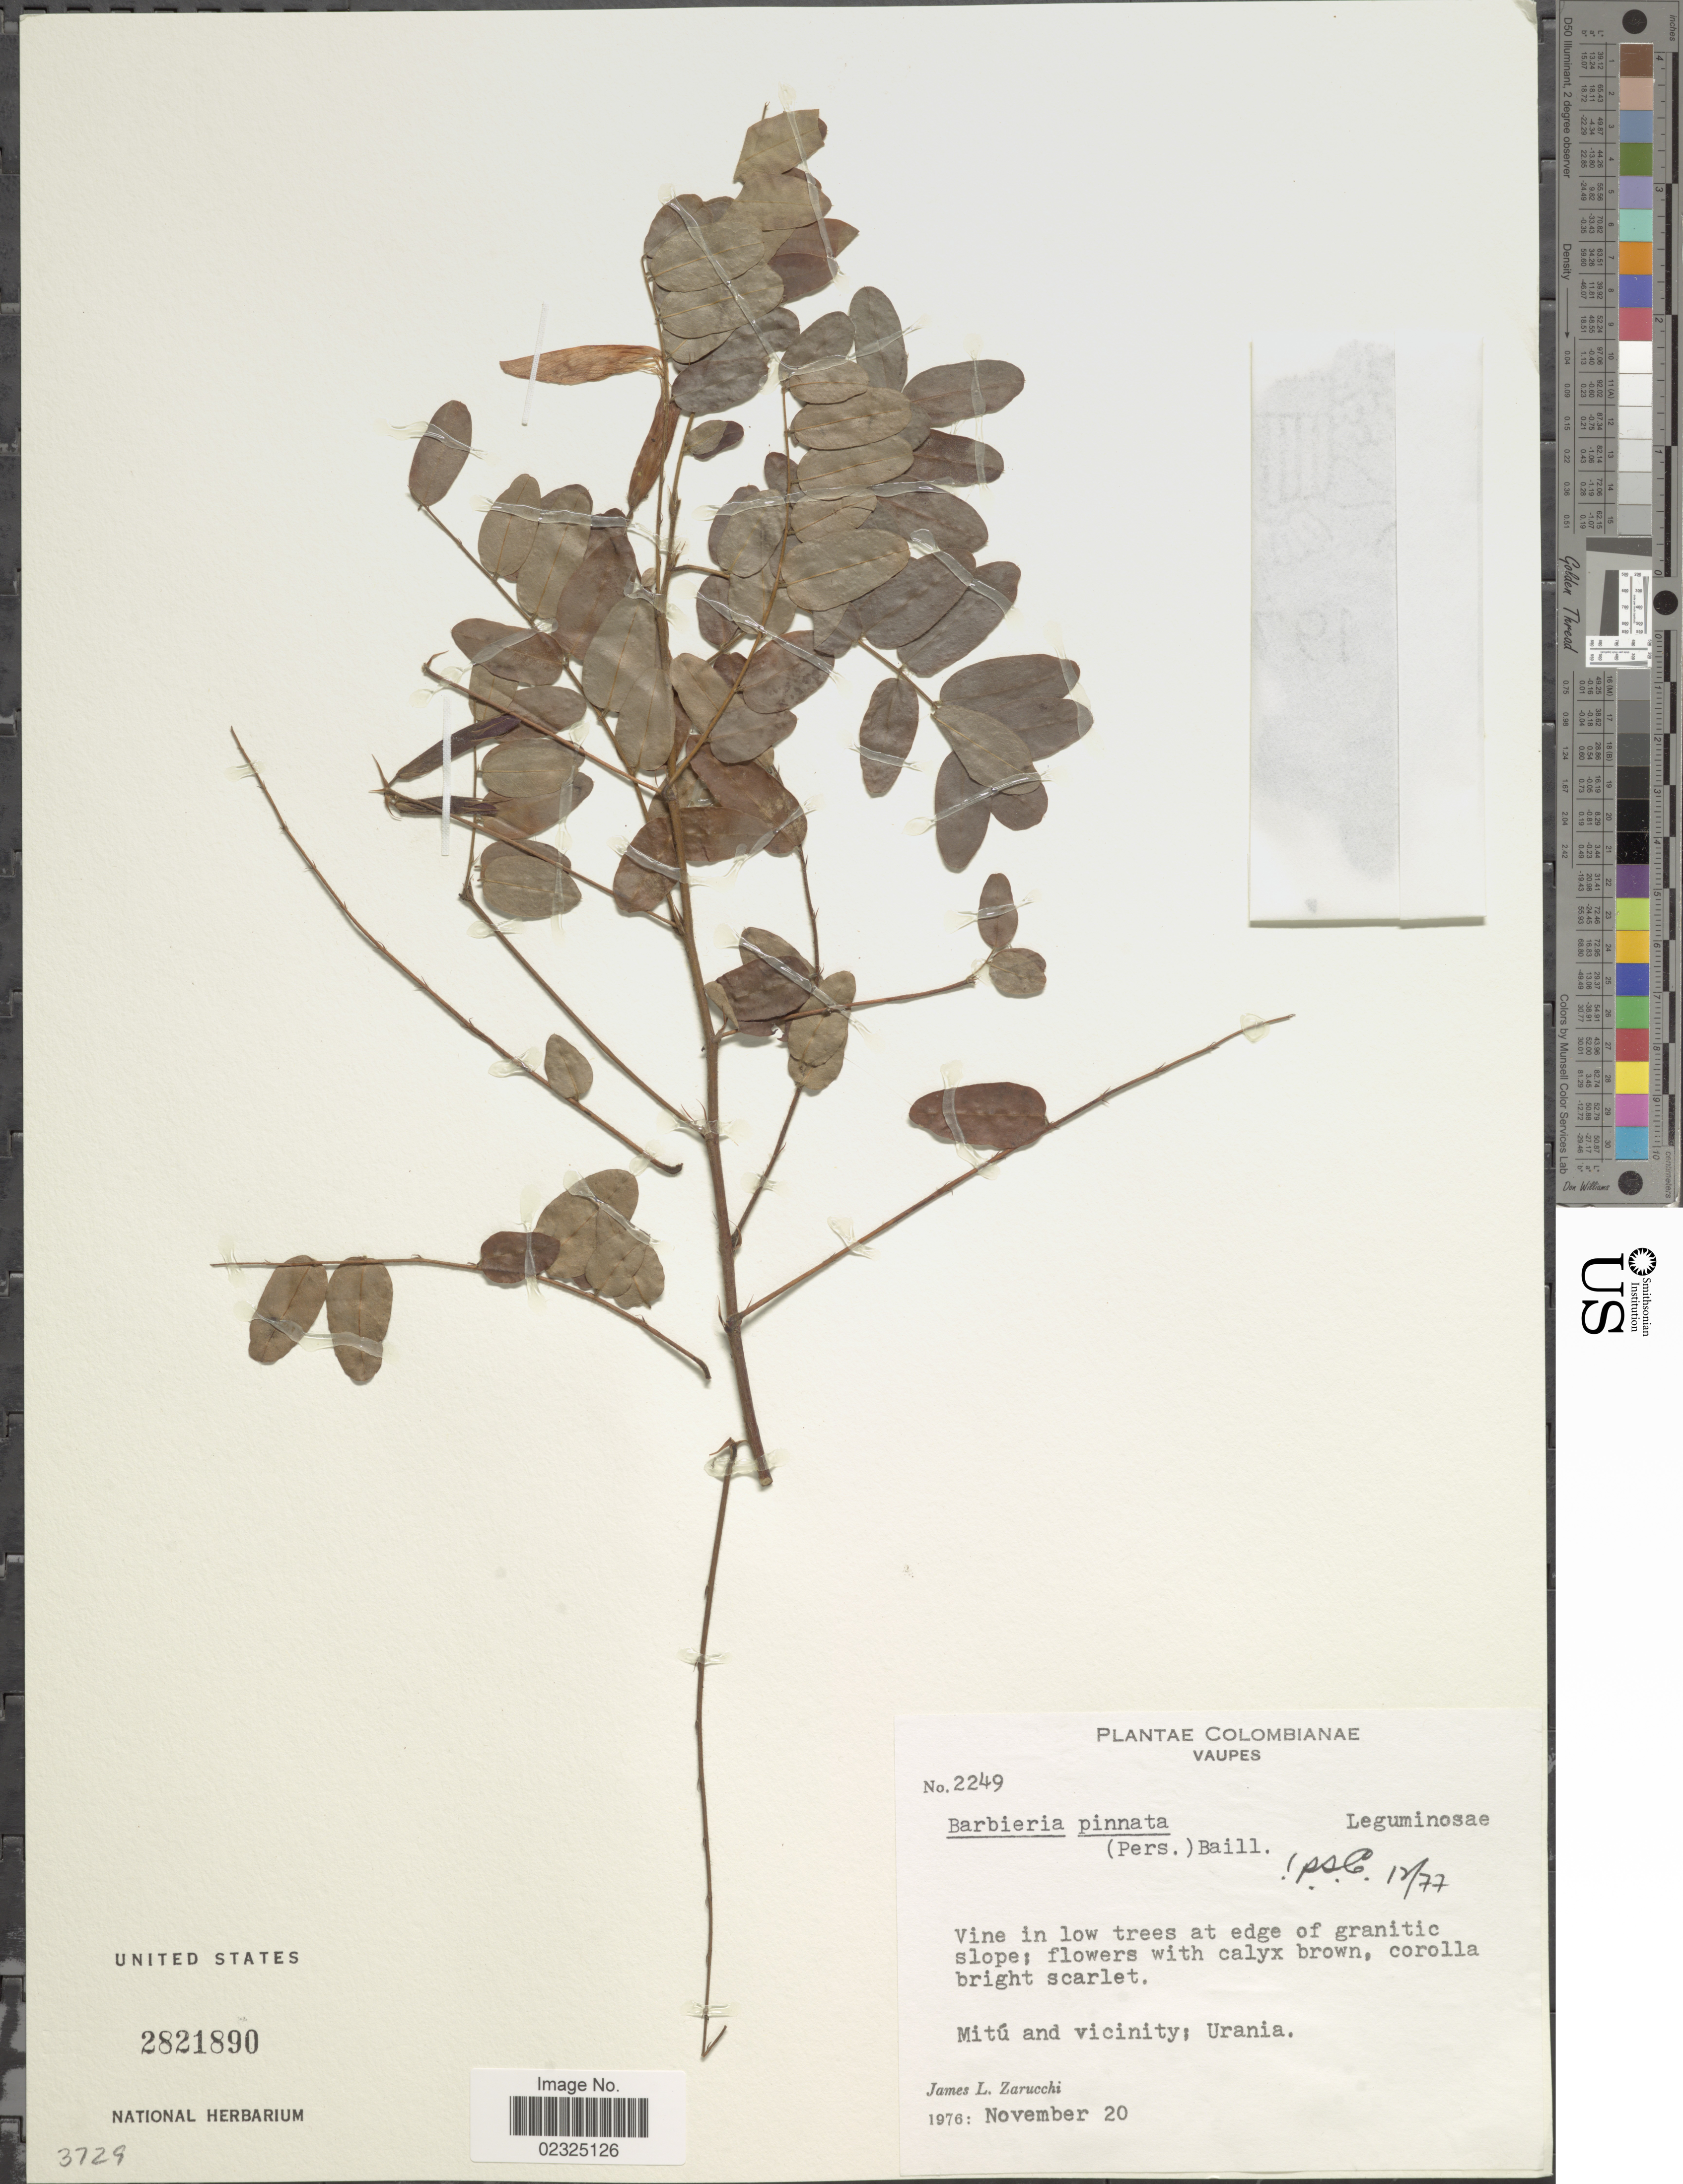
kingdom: Plantae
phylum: Tracheophyta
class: Magnoliopsida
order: Fabales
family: Fabaceae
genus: Barbieria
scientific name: Barbieria sp.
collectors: J. L. Zarucchi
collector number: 2249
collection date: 1976-11-20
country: Colombia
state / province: Vaupés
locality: Mitu and vicinity; Urania.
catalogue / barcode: US 2821890